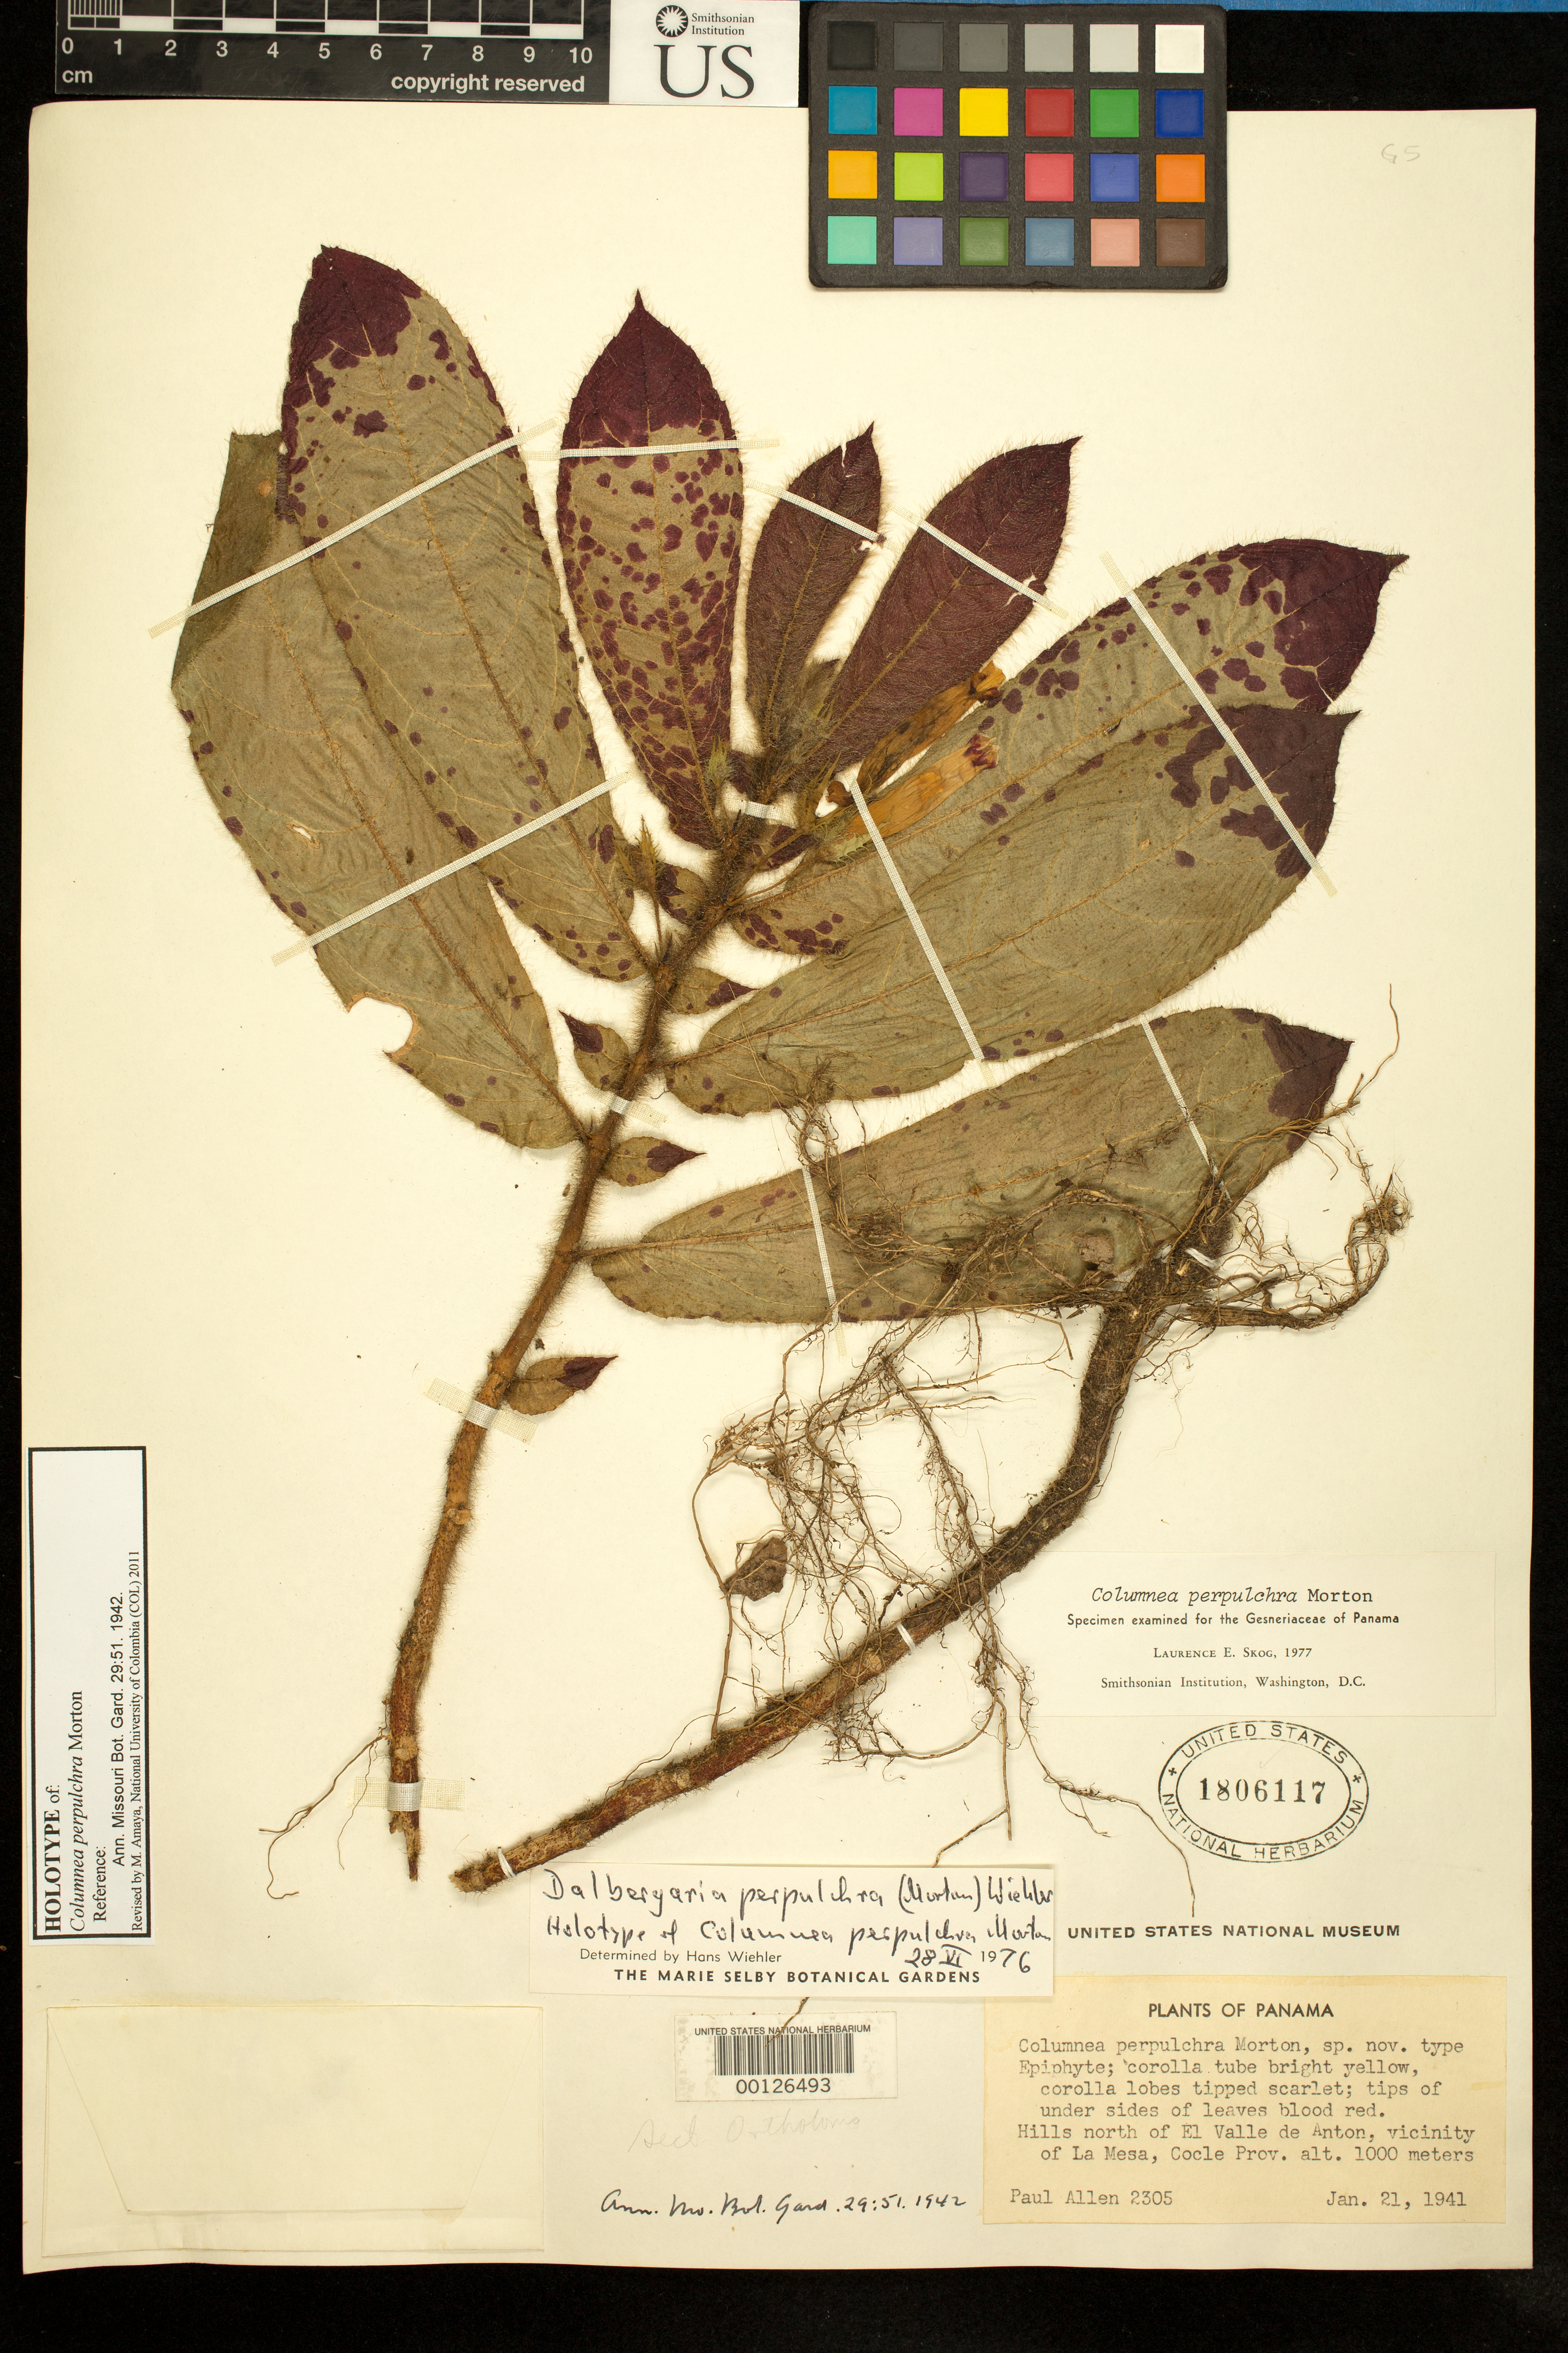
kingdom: Plantae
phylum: Tracheophyta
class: Magnoliopsida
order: Lamiales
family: Gesneriaceae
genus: Columnea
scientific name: Columnea perpulchra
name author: C.V. Morton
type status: Holotype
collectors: P. H. Allen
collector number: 2305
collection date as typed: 21 Jan 1941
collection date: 1941-01-21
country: Panama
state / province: Coclé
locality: N of el Valle De Anton, vicinity of Lamesa.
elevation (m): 1000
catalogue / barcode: US 1806117